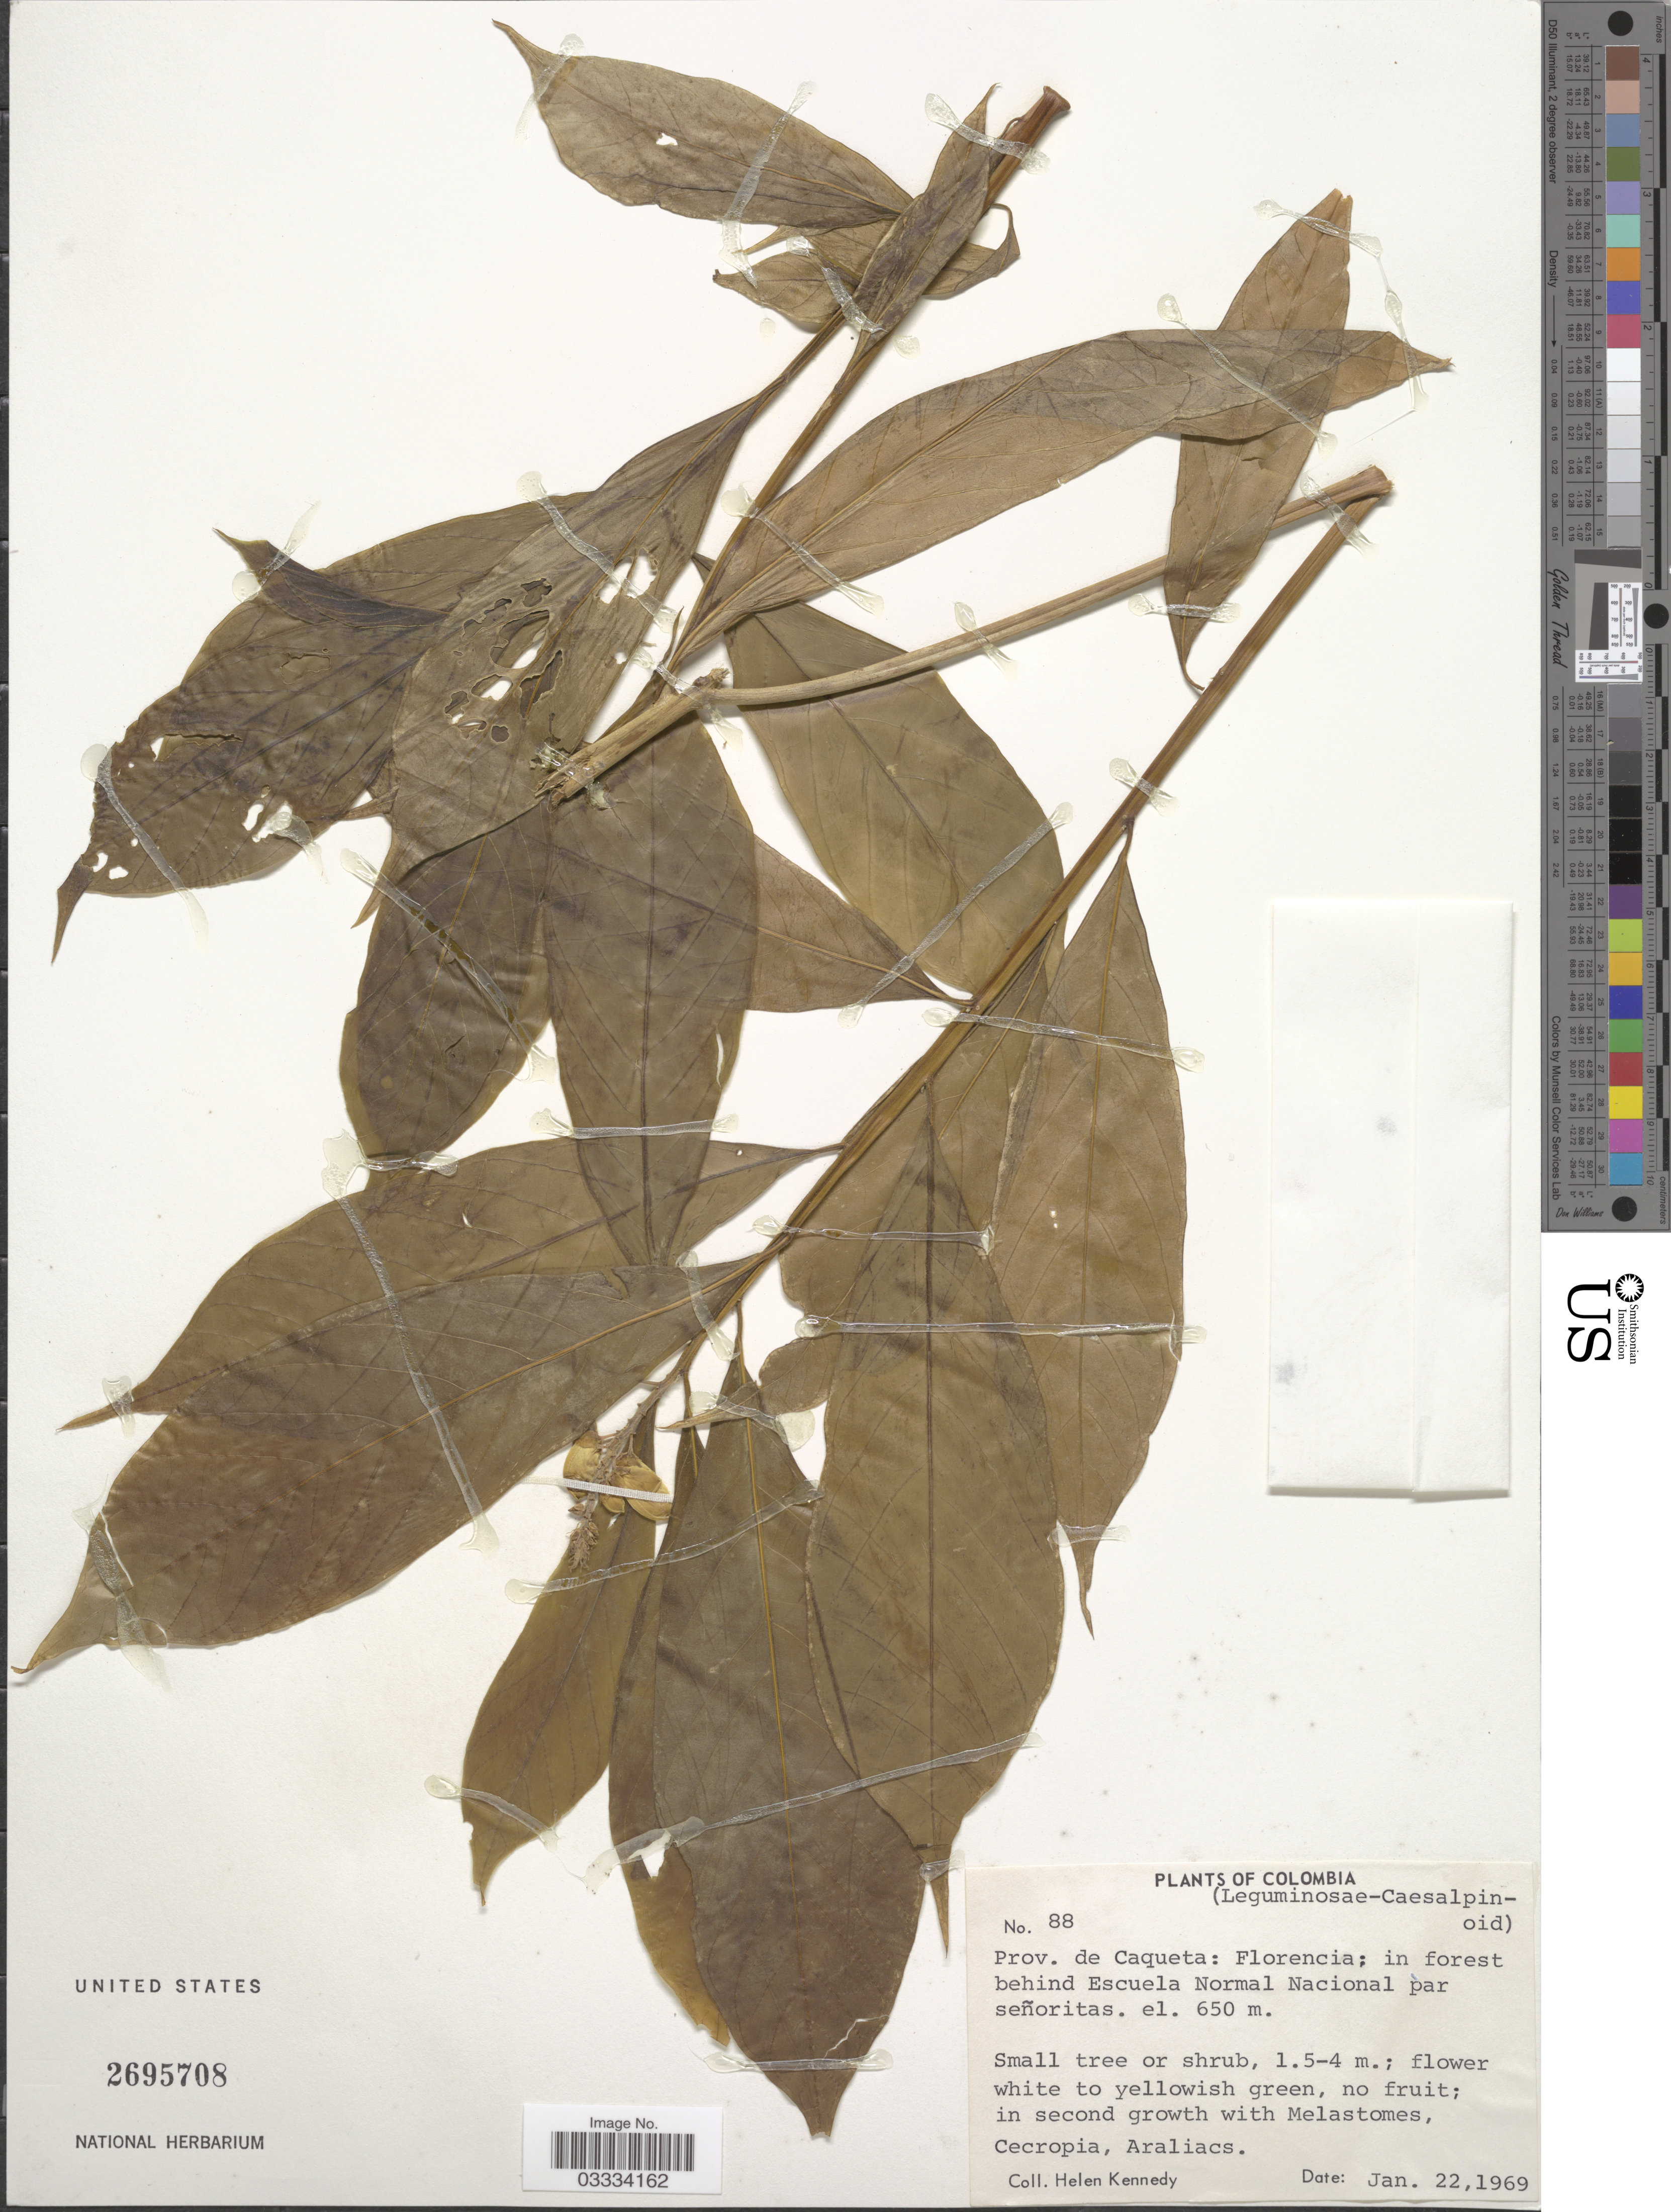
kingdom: Plantae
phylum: Tracheophyta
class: Magnoliopsida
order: Fabales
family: Polygalaceae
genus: Caamembeca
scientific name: Caamembeca spectabilis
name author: (DC.) J.F.B. Pastore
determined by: Strong, Mark T., (BOT), Smithsonian Institution - National Museum of Natural History (UNITED STATES)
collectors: H. Kennedy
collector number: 88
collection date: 1969-01-22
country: Colombia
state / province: Caquetá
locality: Florencia: in forest behind Escuela Normal Nacional par señoritas.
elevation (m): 650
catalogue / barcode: US 2695708